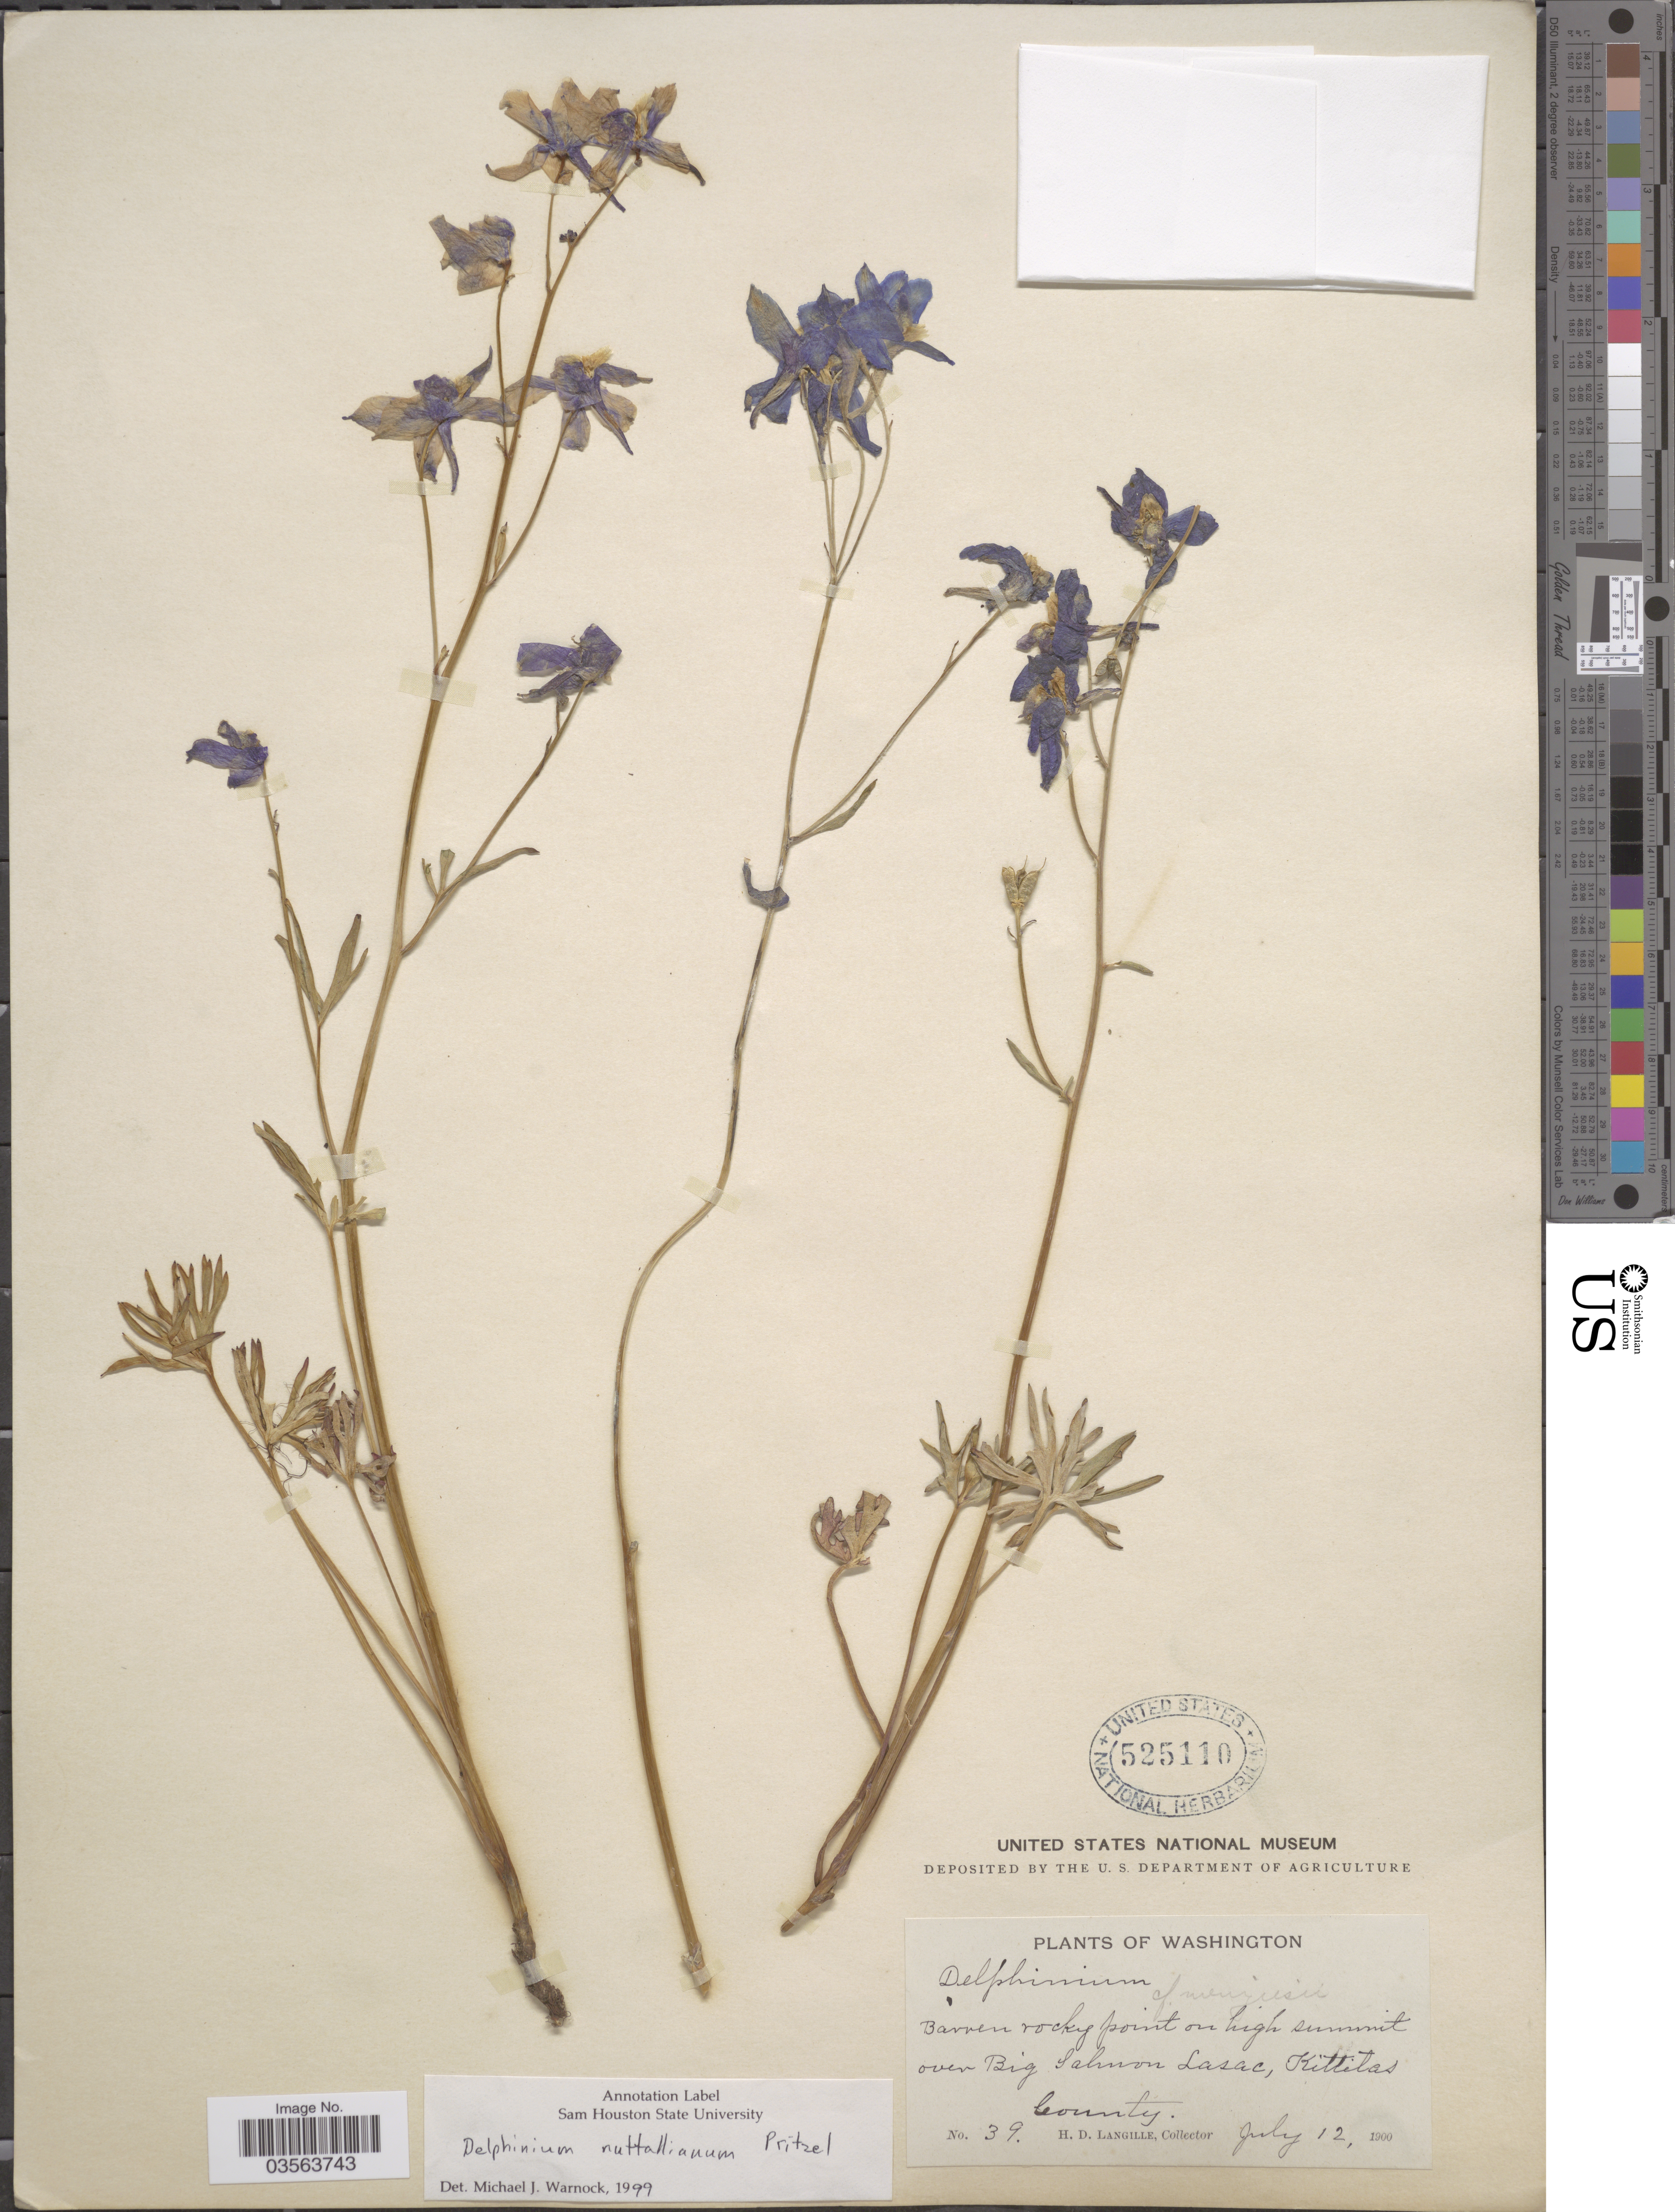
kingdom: Plantae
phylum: Tracheophyta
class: Magnoliopsida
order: Ranunculales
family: Ranunculaceae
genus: Delphinium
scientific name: Delphinium nuttallianum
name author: E. Pritz. ex Walpers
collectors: H. Langille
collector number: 39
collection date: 1900-07-12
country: United States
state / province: Washington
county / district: Kittitas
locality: Barren rocky point on high summit over Big Salmon Lasac, Kittitas County.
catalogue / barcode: US 525110